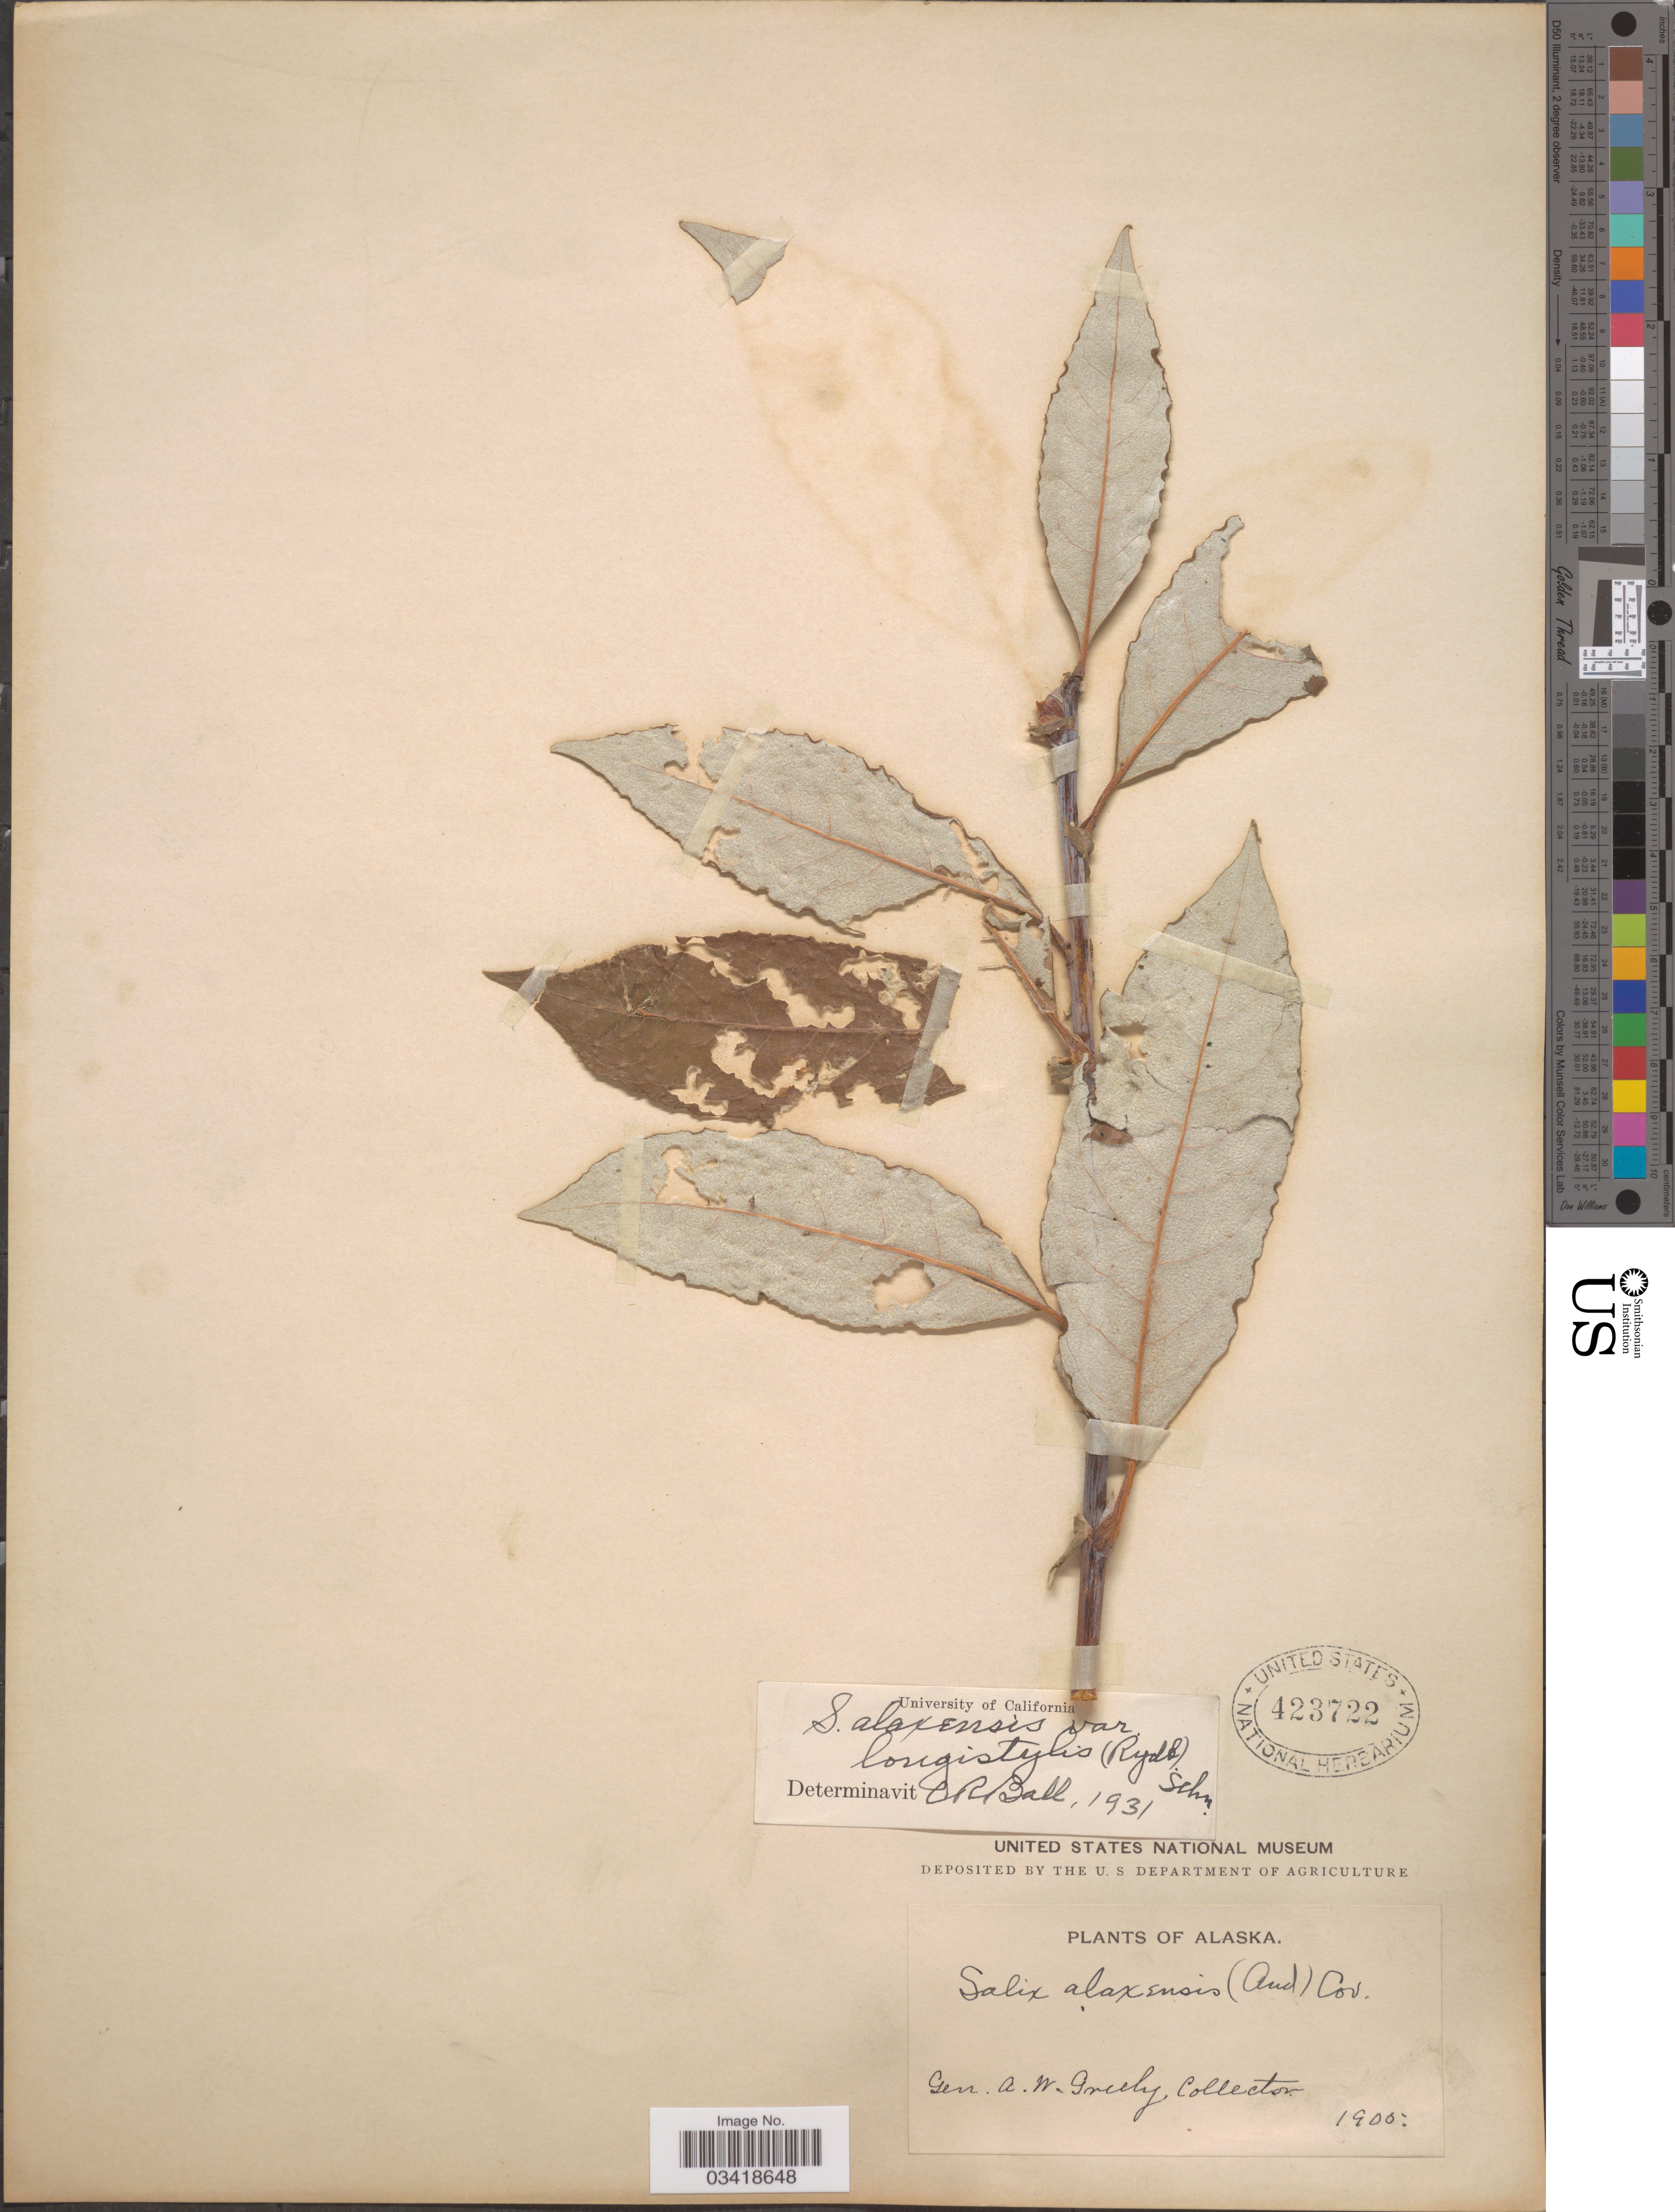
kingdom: Plantae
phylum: Tracheophyta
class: Magnoliopsida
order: Malpighiales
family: Salicaceae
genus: Salix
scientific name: Salix alaxensis var. longistylis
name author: (Rydb.) C.K. Schneid.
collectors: A. Greely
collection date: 1905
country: United States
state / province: Alaska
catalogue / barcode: US 423722